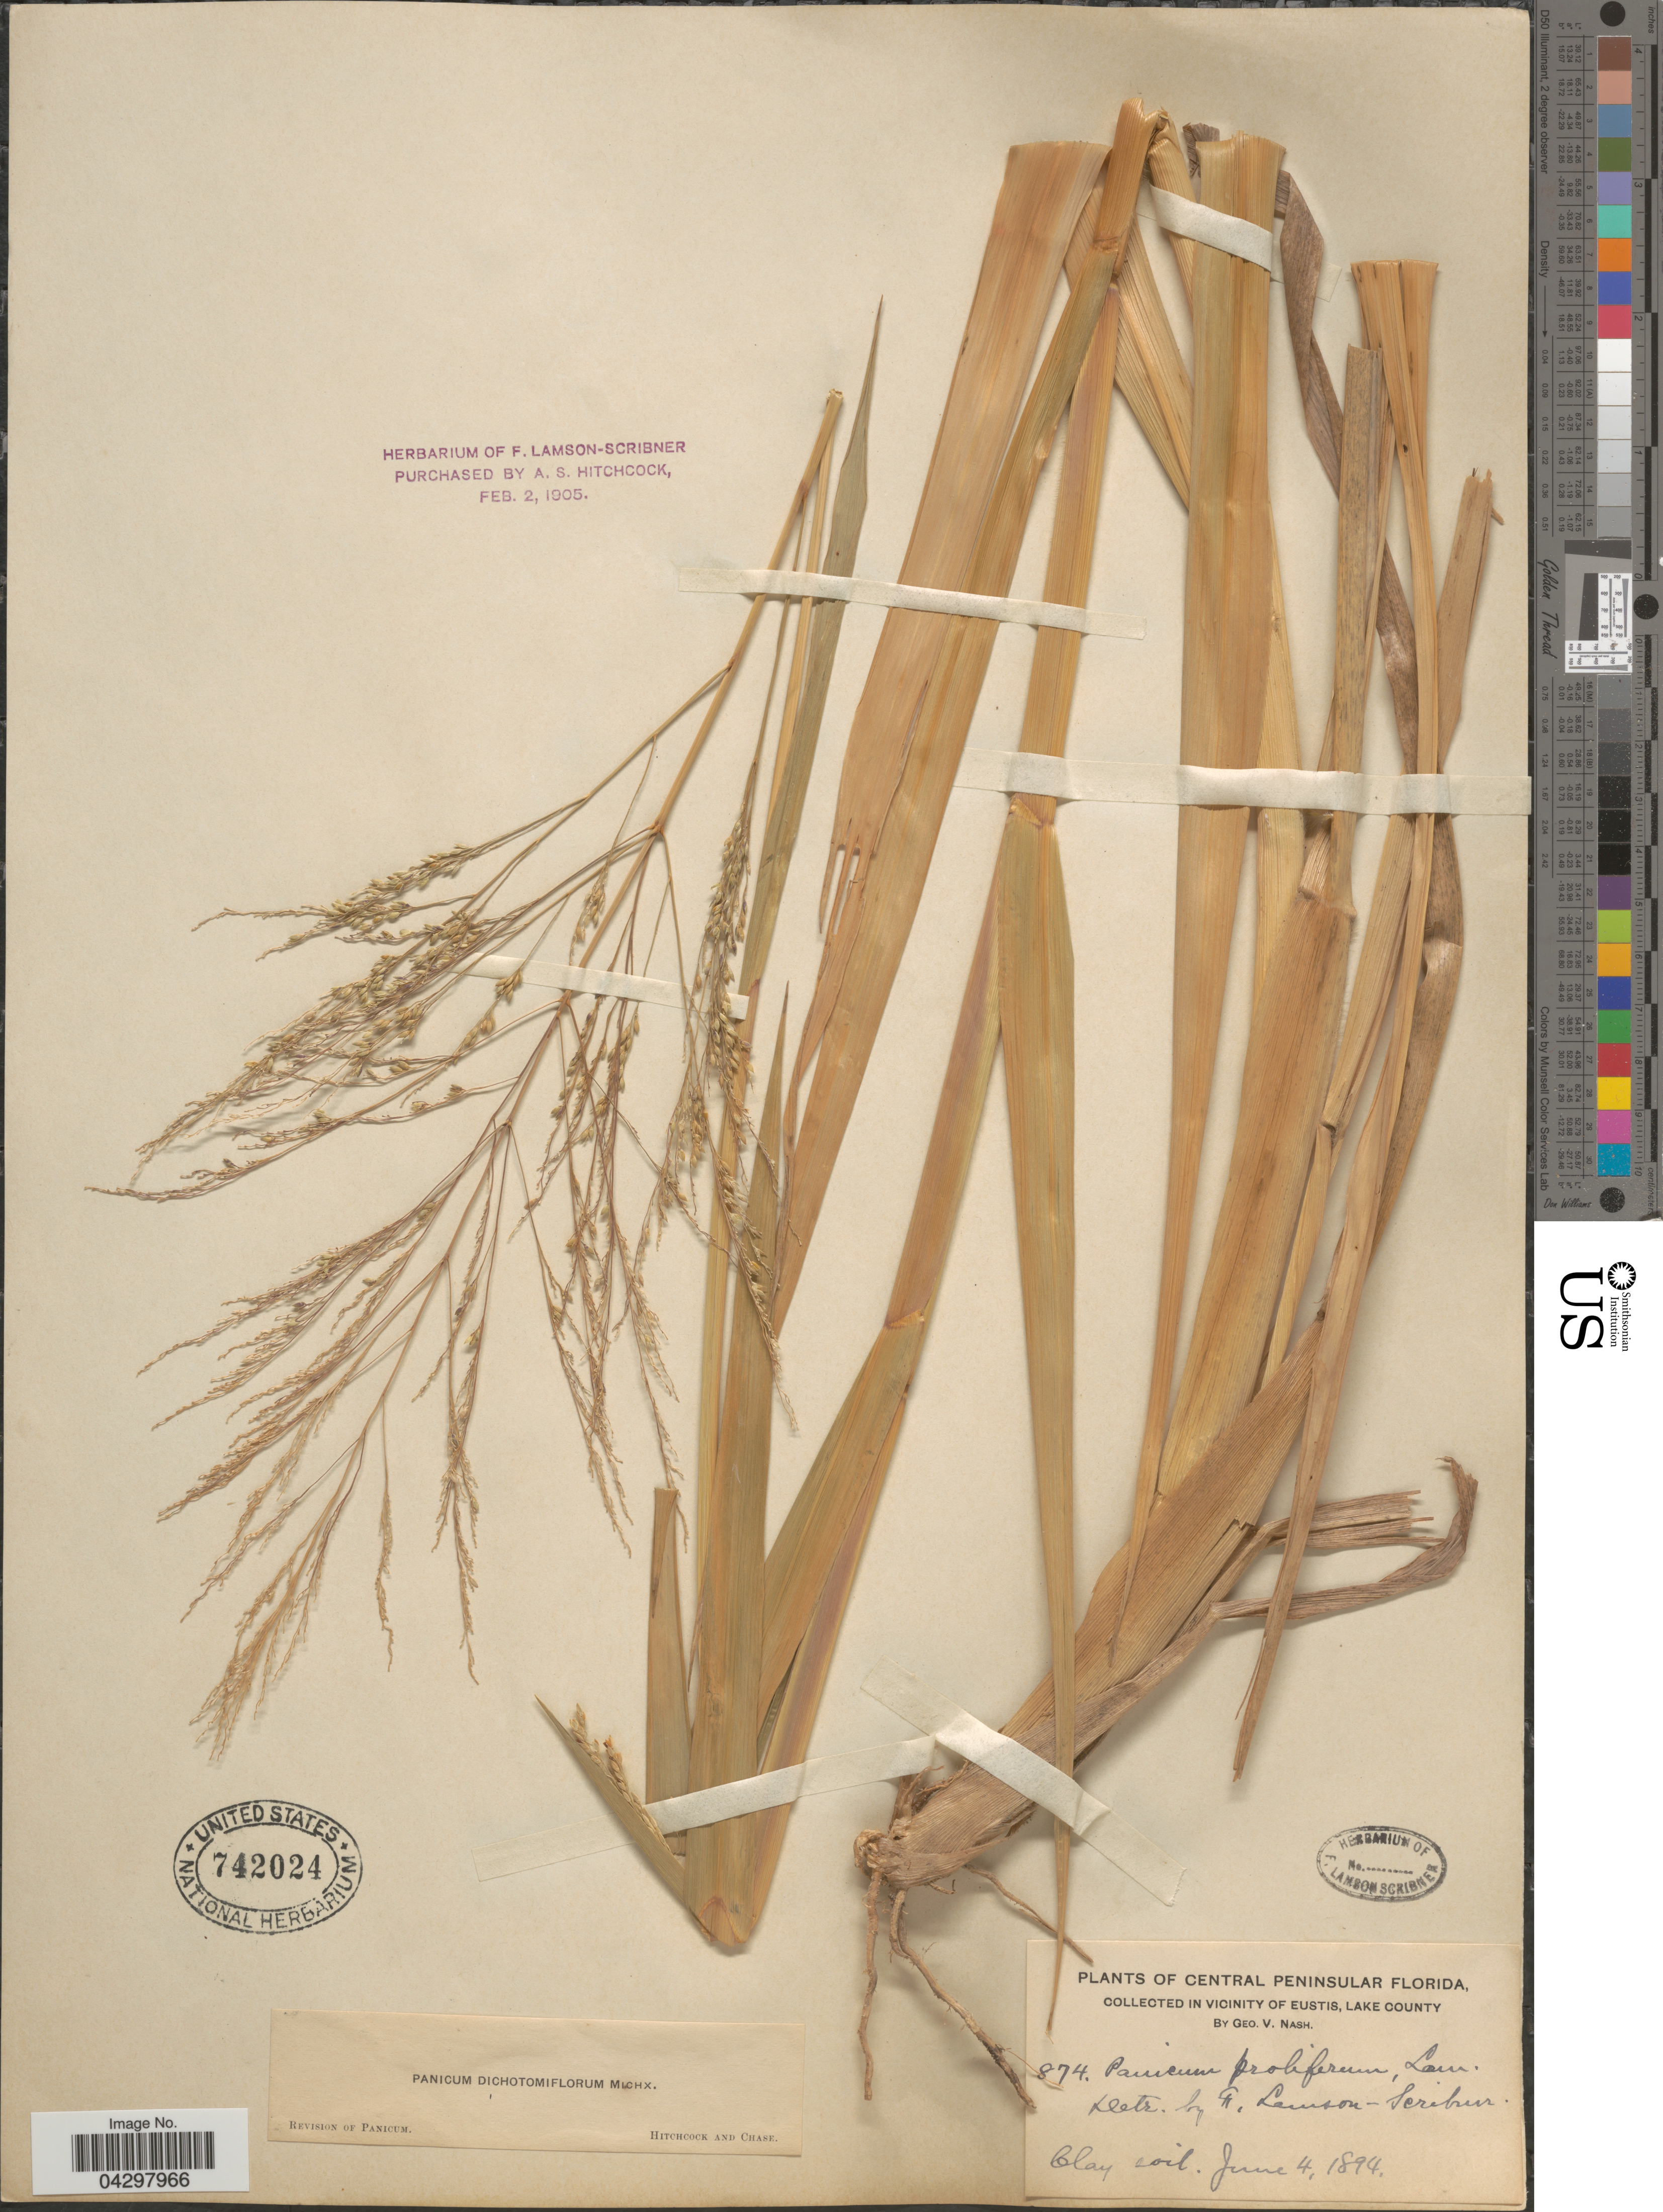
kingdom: Plantae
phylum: Tracheophyta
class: Liliopsida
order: Poales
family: Poaceae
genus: Panicum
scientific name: Panicum dichotomiflorum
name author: Michx.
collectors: G. V. Nash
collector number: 874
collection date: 1894-06-04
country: United States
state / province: Florida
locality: Central Peninsular Florida. In Vicinity of Eustis, Lake County.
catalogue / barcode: US 742024